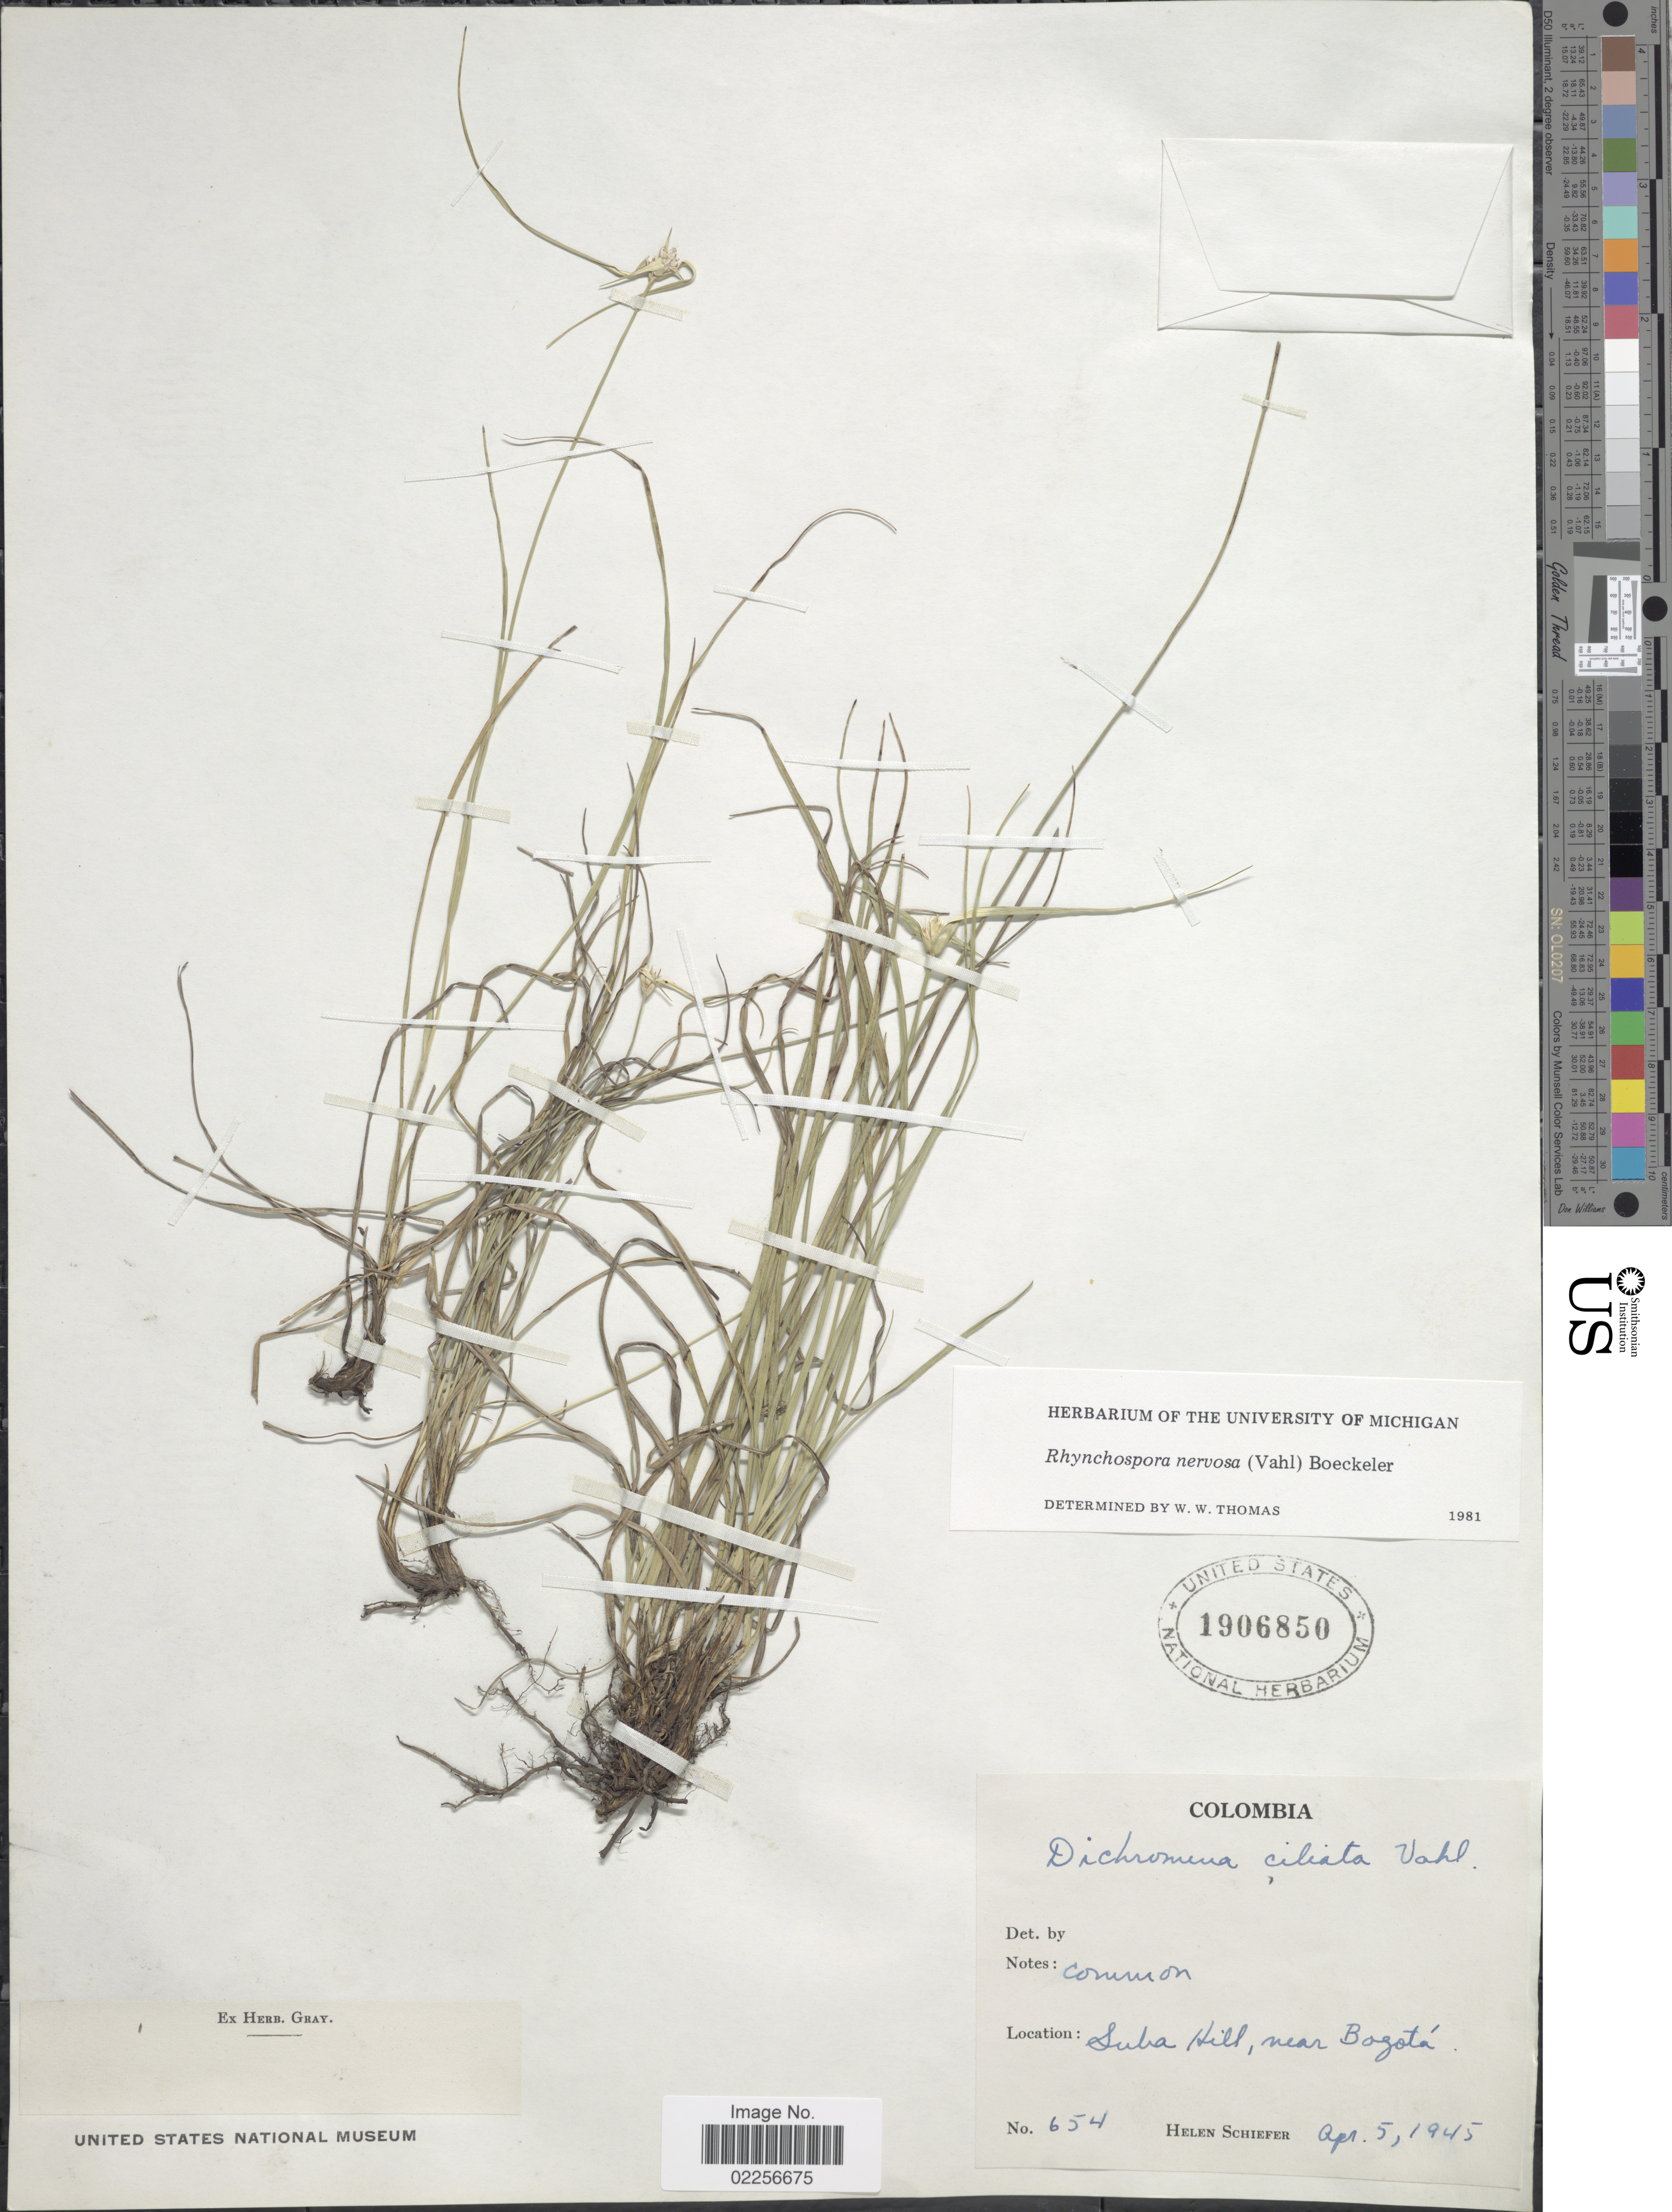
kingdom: Plantae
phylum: Tracheophyta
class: Liliopsida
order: Poales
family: Cyperaceae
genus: Rhynchospora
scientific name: Rhynchospora nervosa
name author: (Vahl) Boeckeler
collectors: H. Schiefer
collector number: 654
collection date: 1945-04-05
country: Colombia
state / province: Bogota D.C.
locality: Suba Hill, near Bogota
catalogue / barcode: US 1906850